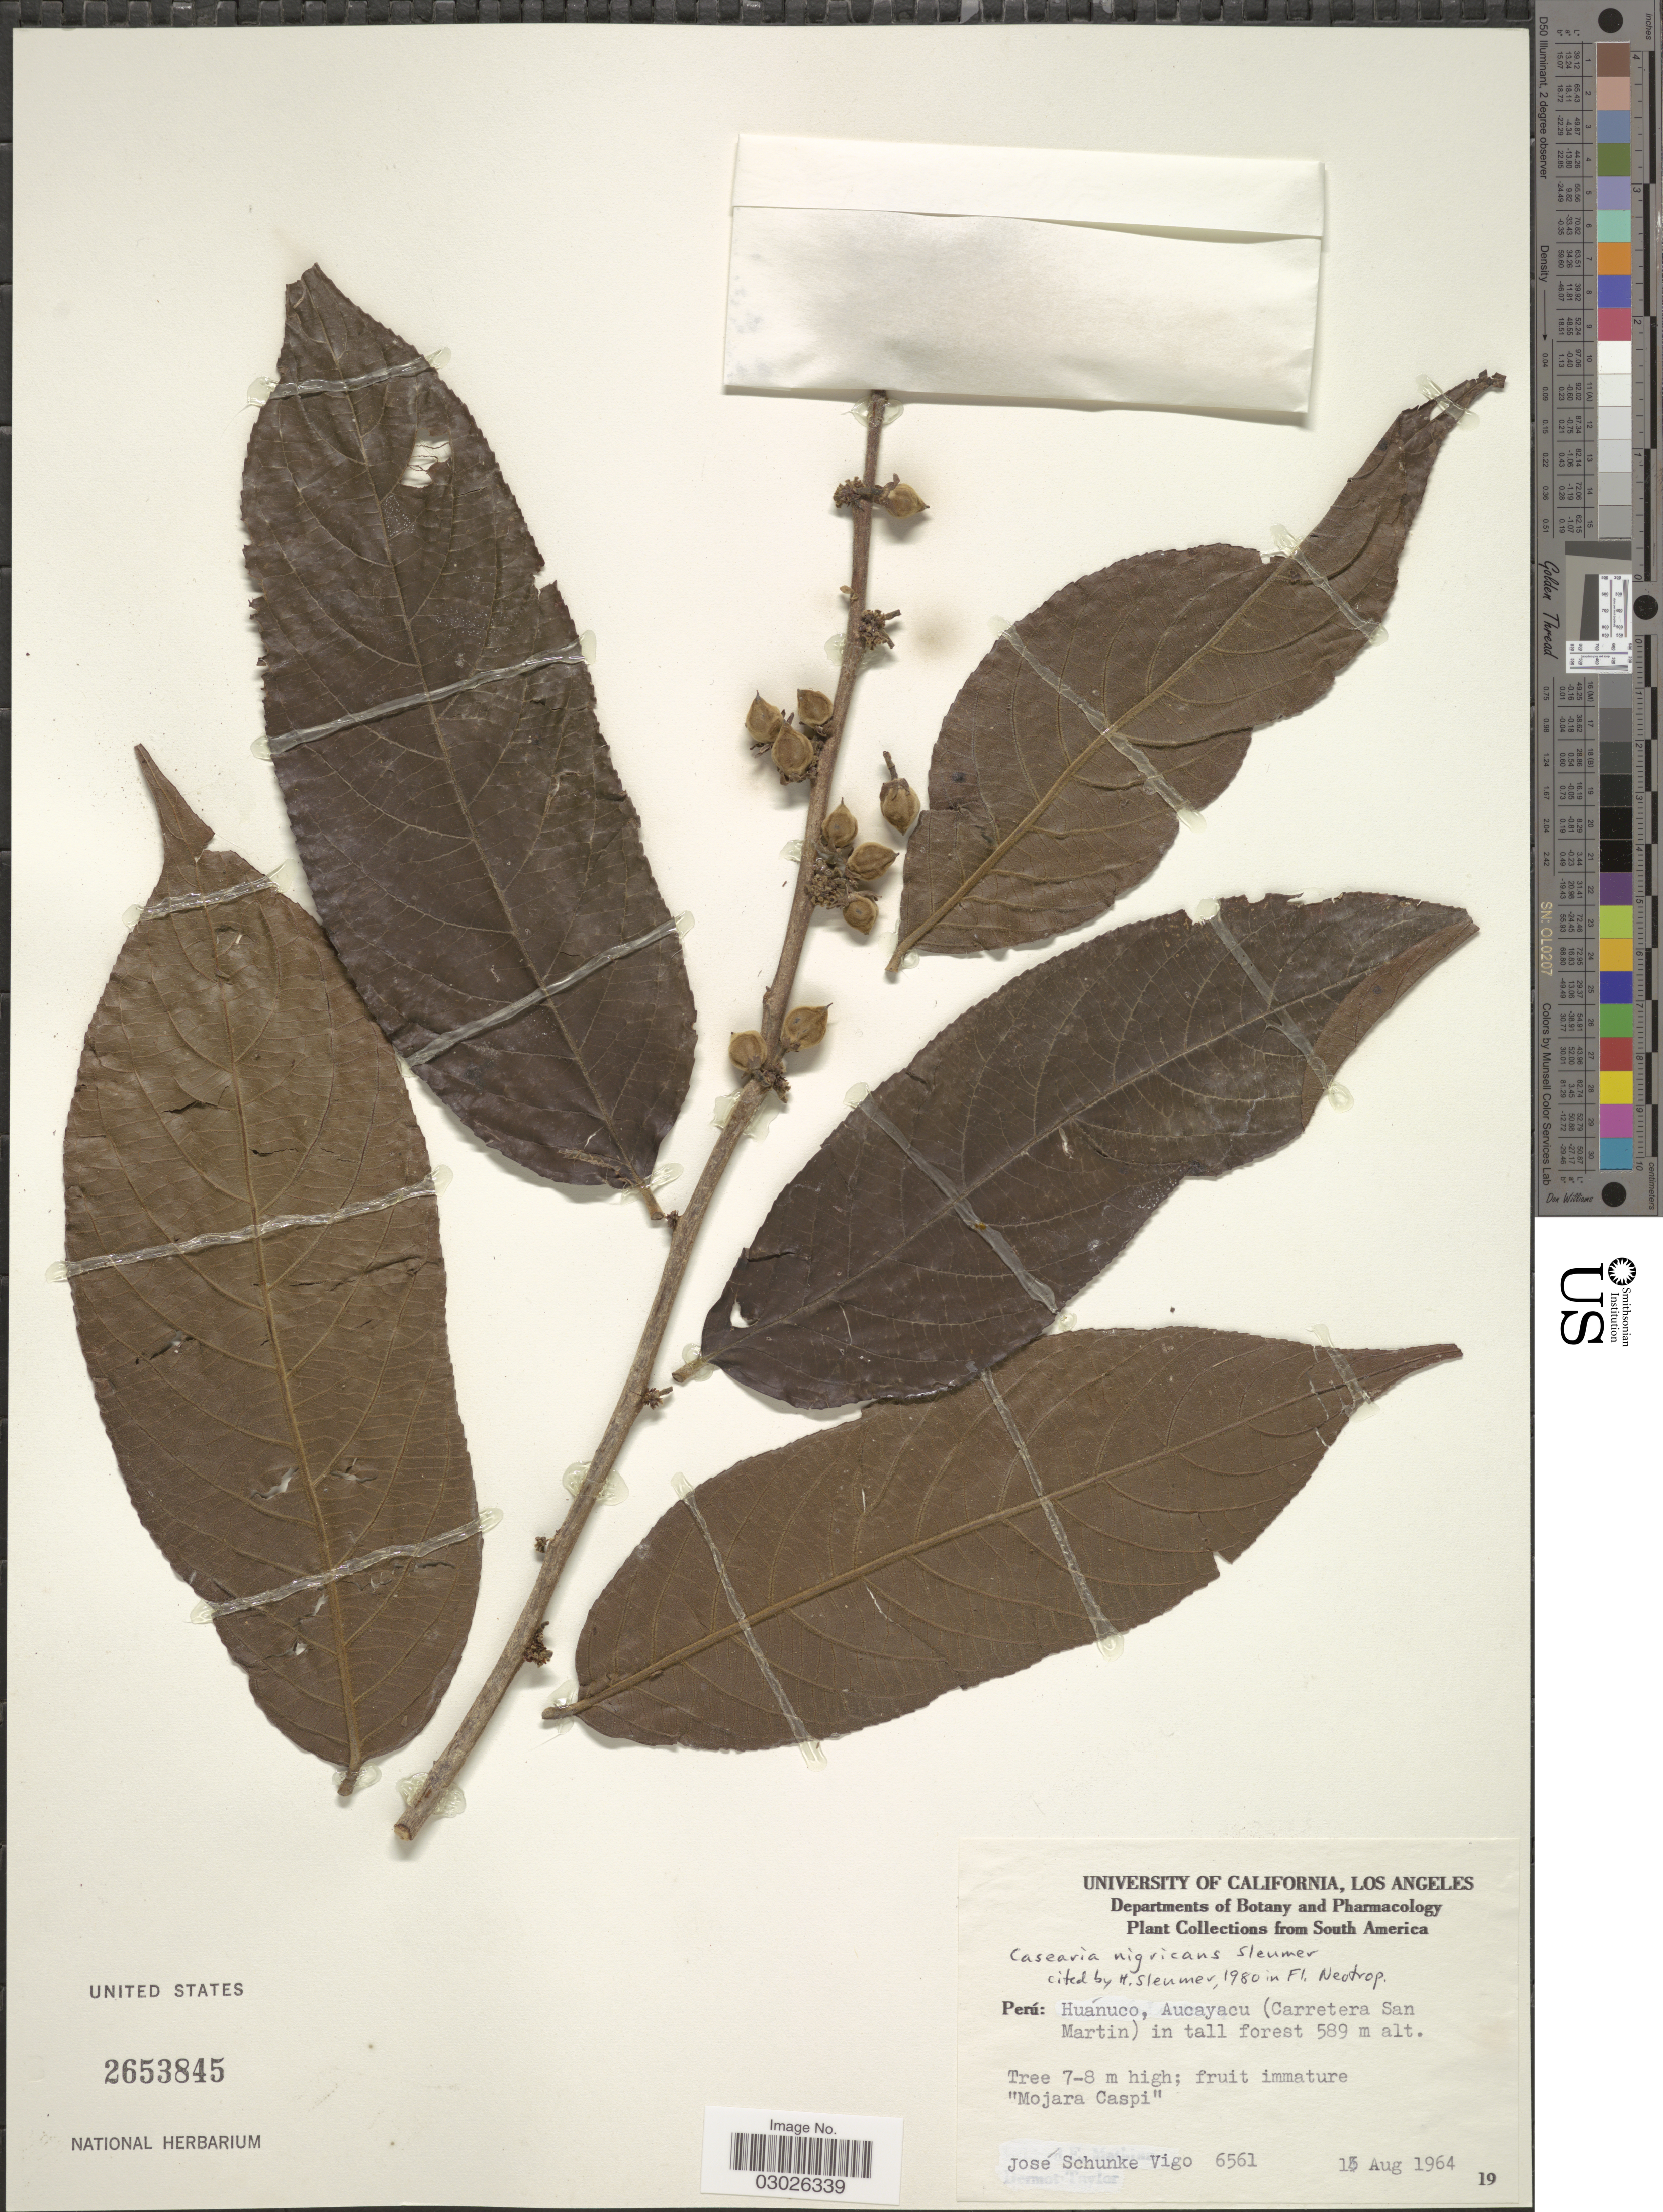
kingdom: Plantae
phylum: Tracheophyta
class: Magnoliopsida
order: Malpighiales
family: Salicaceae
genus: Casearia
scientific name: Casearia nigricans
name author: Sleumer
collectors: J. Schunke Vigo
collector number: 6561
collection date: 1964-08-13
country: Peru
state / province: Huánuco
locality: Huánuco, Aucayacu (Carretera San Martin).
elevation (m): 589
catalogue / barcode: US 2653845